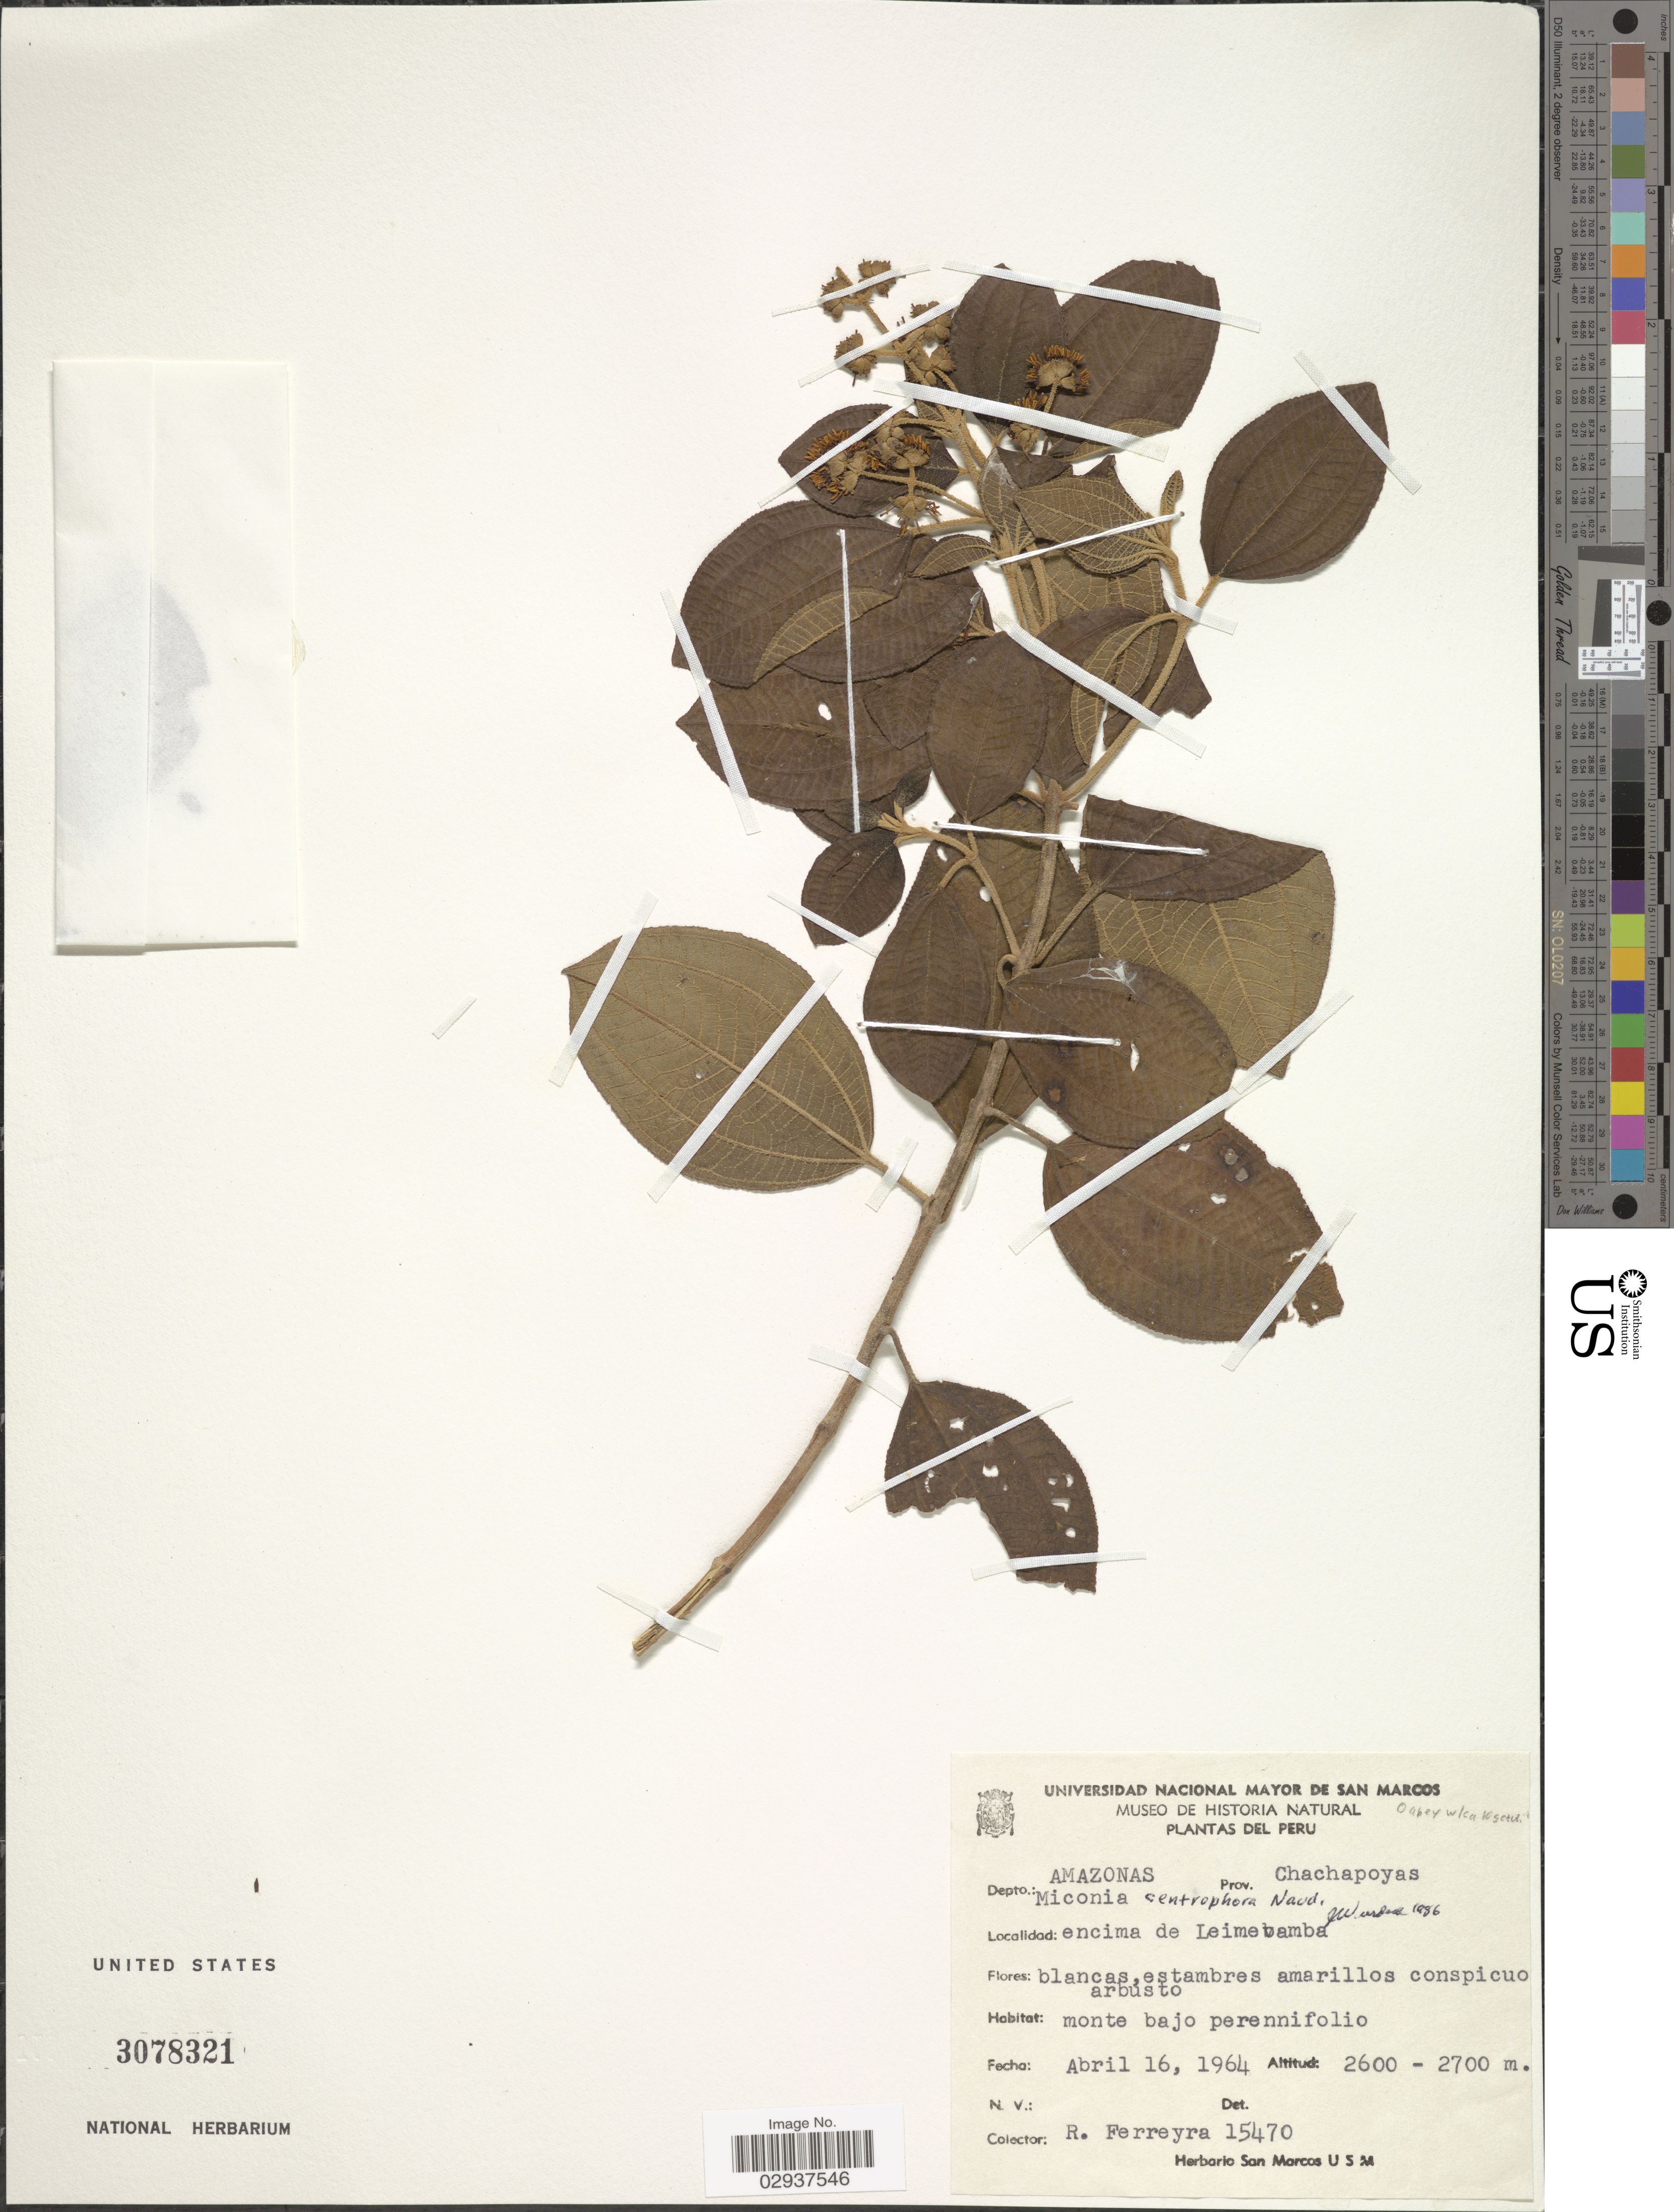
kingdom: Plantae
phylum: Tracheophyta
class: Magnoliopsida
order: Myrtales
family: Melastomataceae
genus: Miconia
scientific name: Miconia centrophora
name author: Naudin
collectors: R. A. Ferreyra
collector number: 15470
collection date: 1964-04-16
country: Peru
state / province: Amazonas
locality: Depto.: Amazonas, Prov.: Chachapoyas, encima de Leimebamba.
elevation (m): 2600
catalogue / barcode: US 3078321